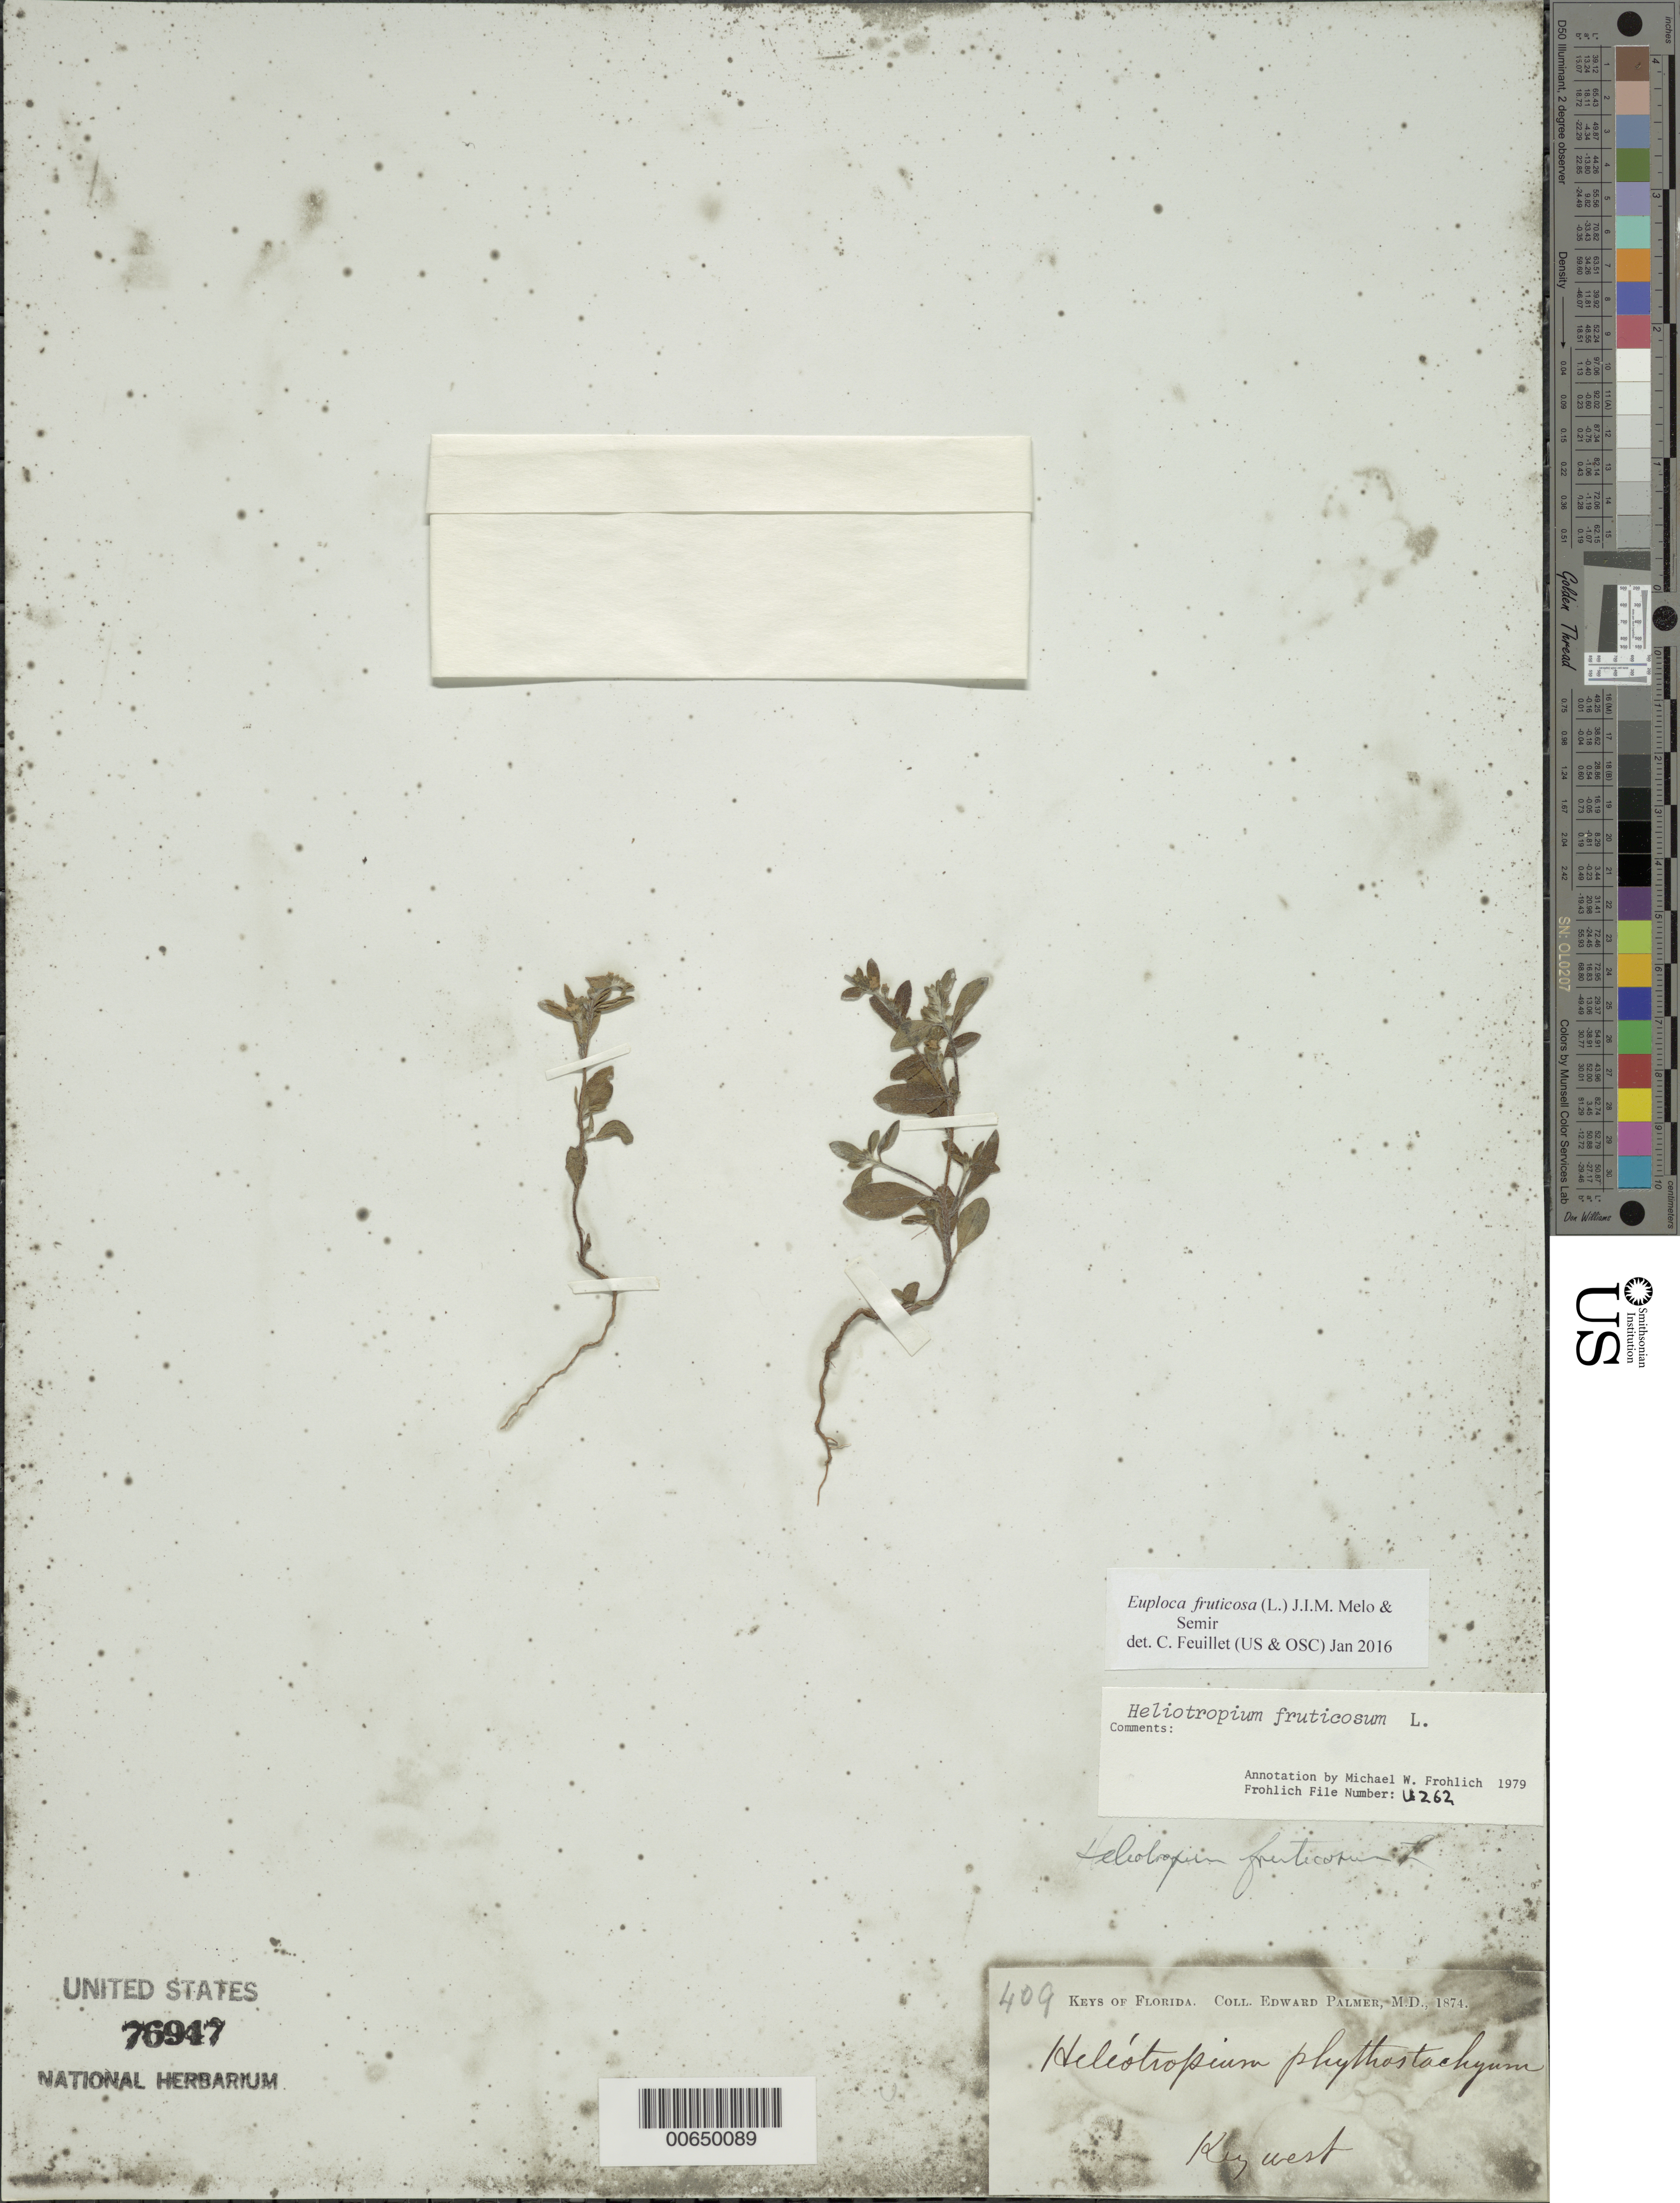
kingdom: Plantae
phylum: Tracheophyta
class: Magnoliopsida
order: Boraginales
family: Heliotropiaceae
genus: Euploca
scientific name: Euploca fruticosa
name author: (L.) J.I.M. Melo & Semir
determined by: Feuillet, C.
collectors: E. Palmer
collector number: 409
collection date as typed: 1874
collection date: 1874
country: United States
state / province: Florida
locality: Key West.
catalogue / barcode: US 76947